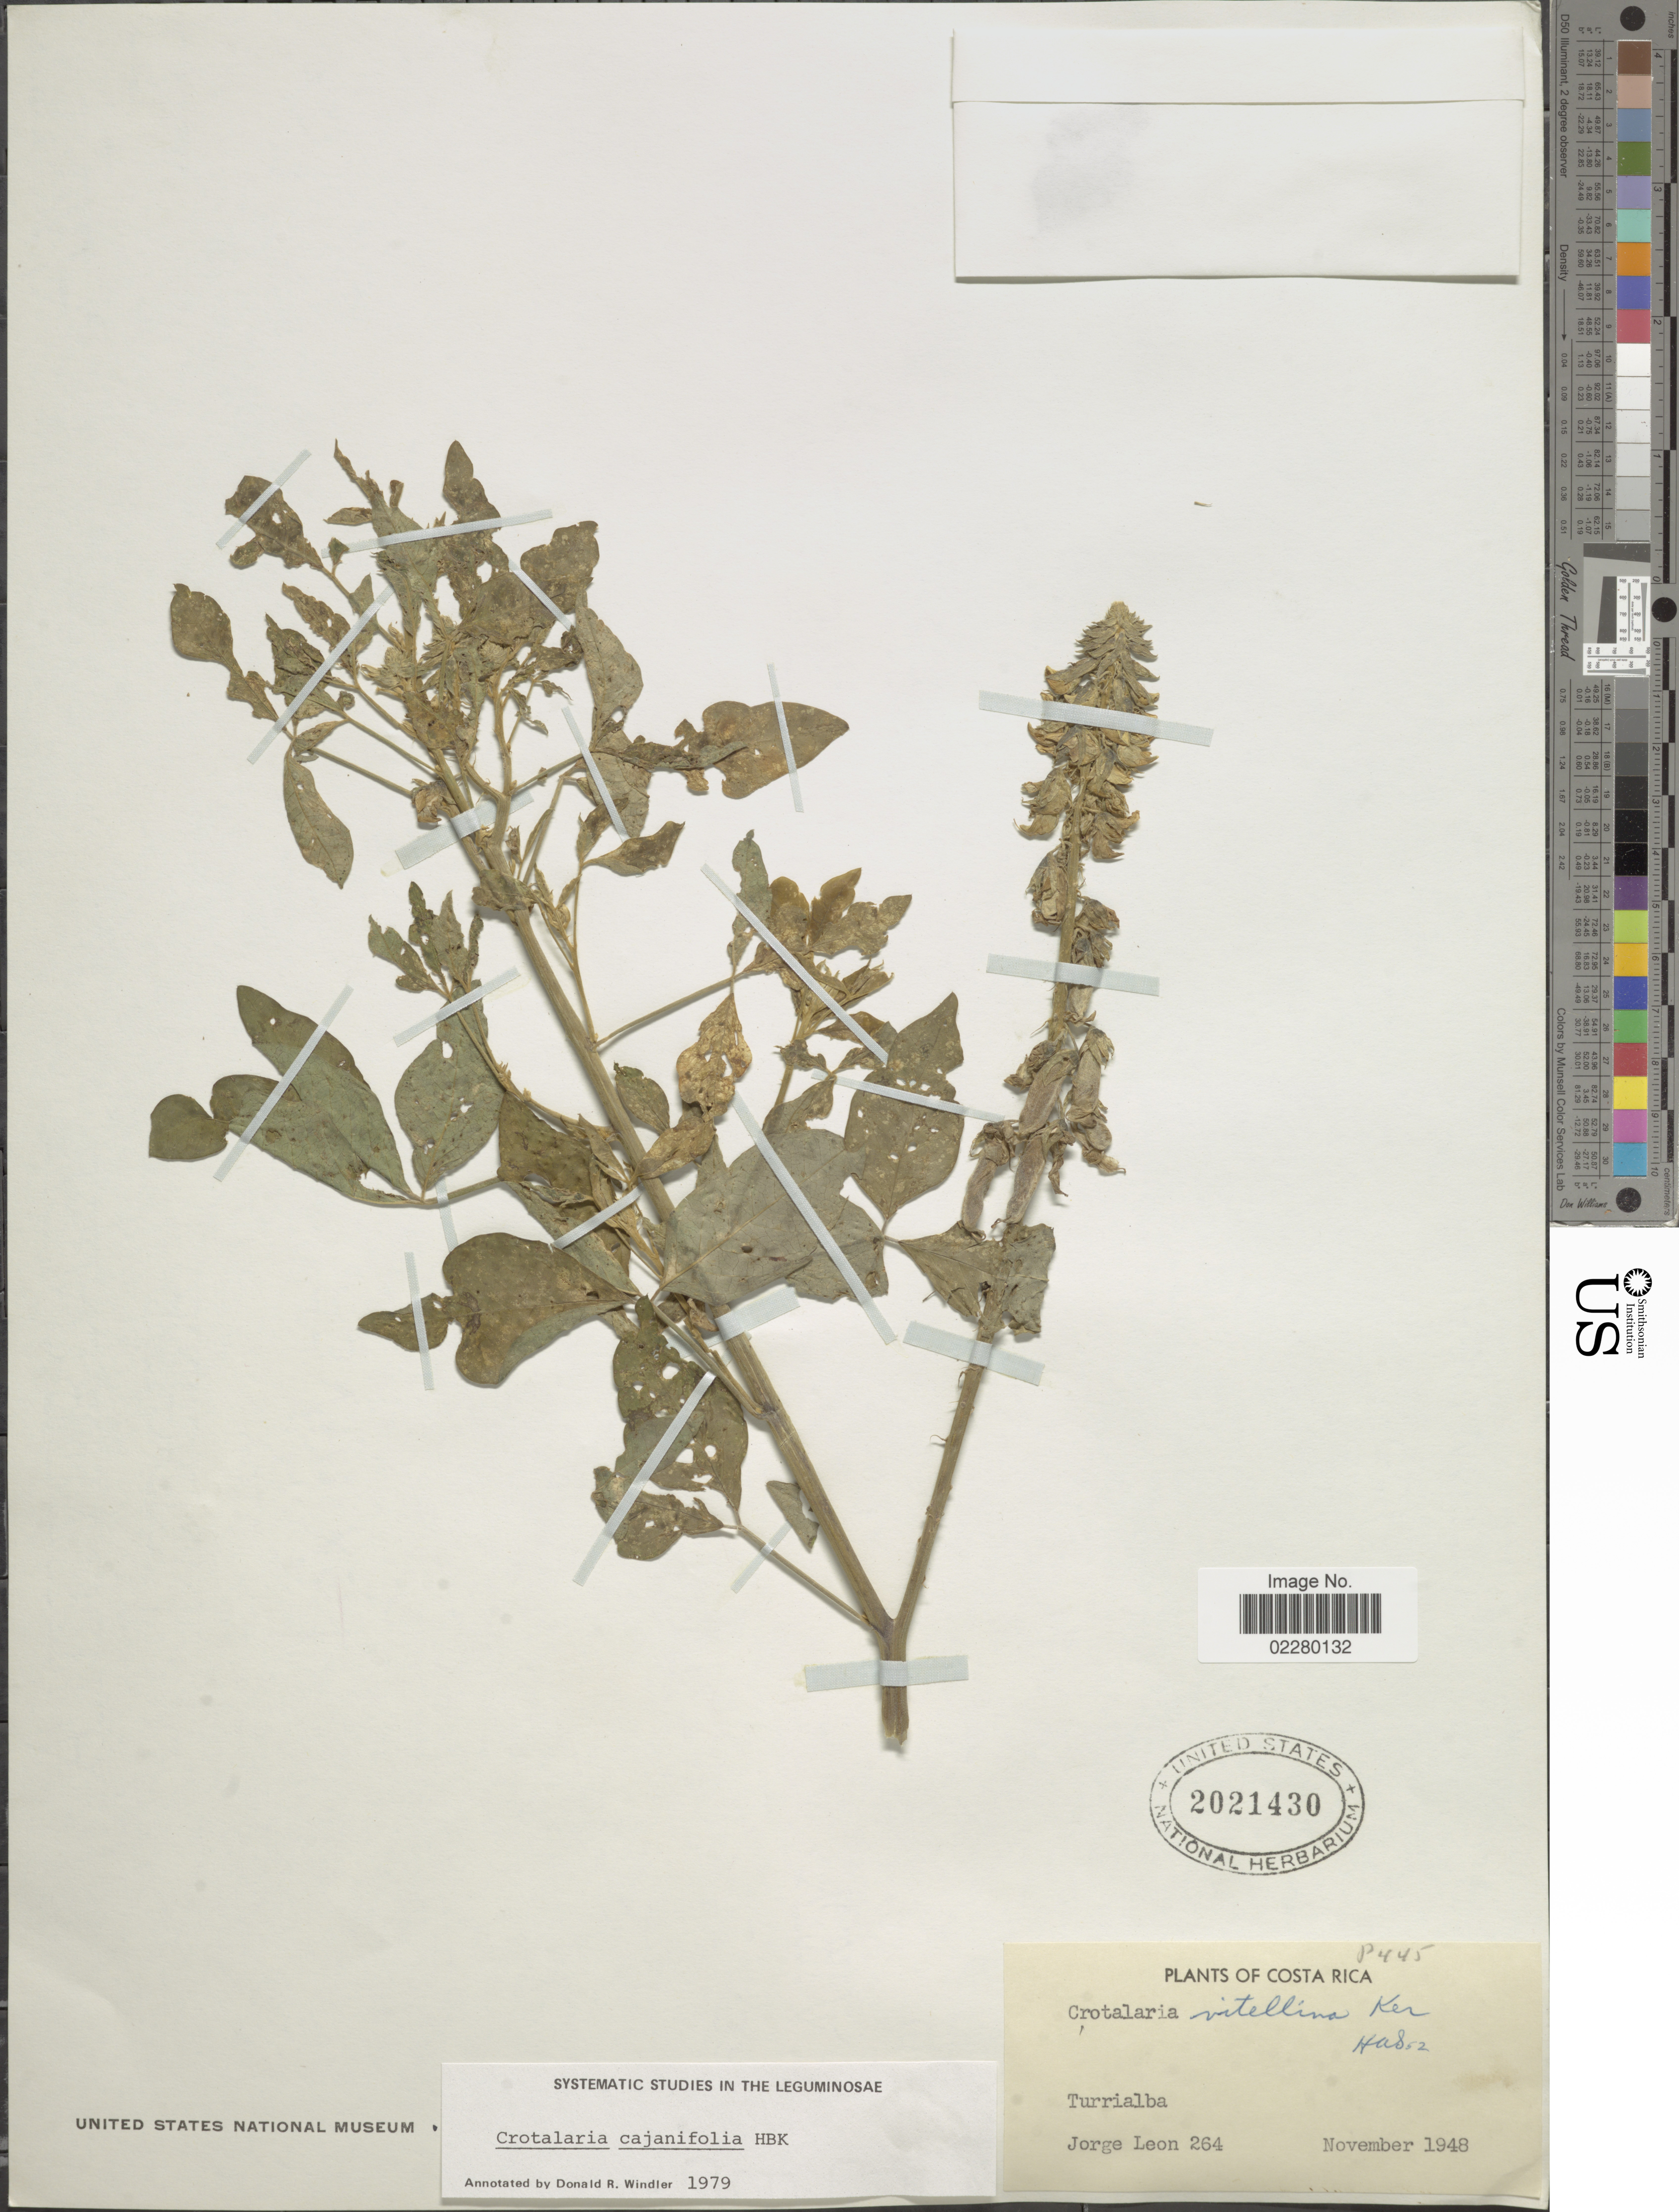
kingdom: Plantae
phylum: Tracheophyta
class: Magnoliopsida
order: Fabales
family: Fabaceae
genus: Crotalaria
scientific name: Crotalaria cajanifolia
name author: Kunth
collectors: J. León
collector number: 264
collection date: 1948-11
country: Costa Rica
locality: Turrialba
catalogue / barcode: US 2021430